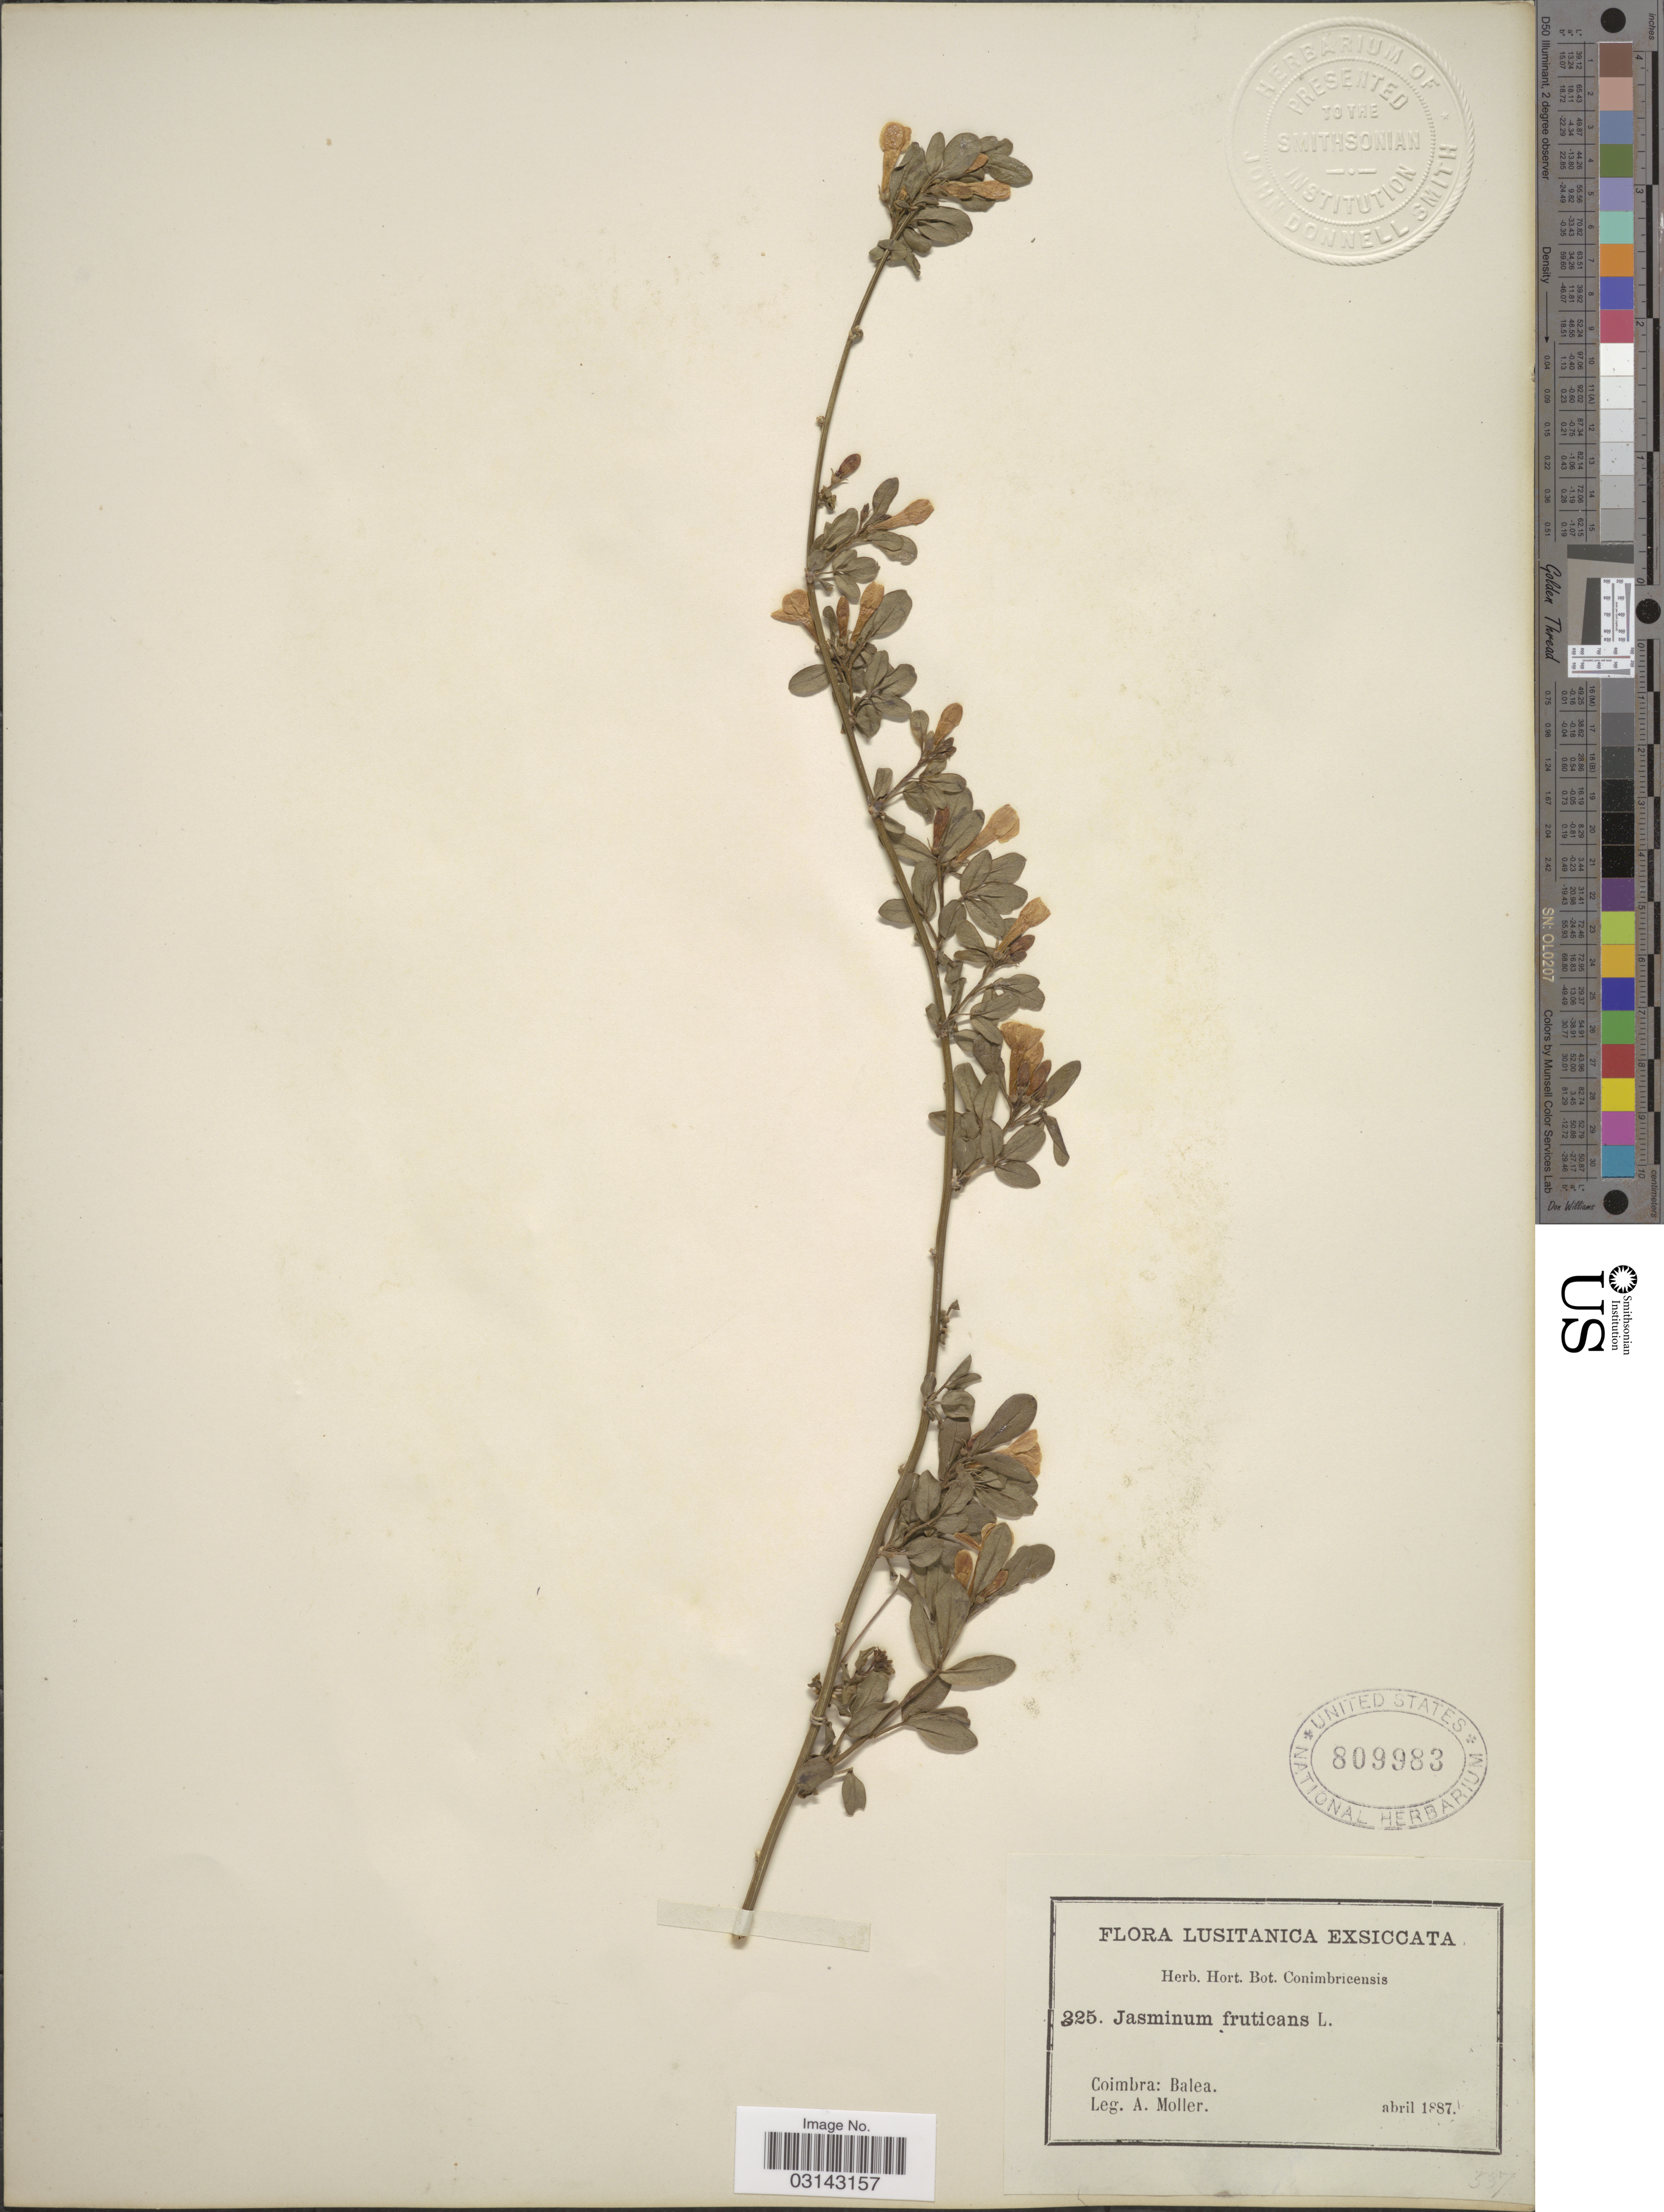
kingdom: Plantae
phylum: Tracheophyta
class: Magnoliopsida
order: Lamiales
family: Oleaceae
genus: Jasminum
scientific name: Jasminum fruticans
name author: L.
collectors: A. Moller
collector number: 325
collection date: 1887-04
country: Portugal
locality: Lucitanica. Coimbra: Balea.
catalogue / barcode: US 809983